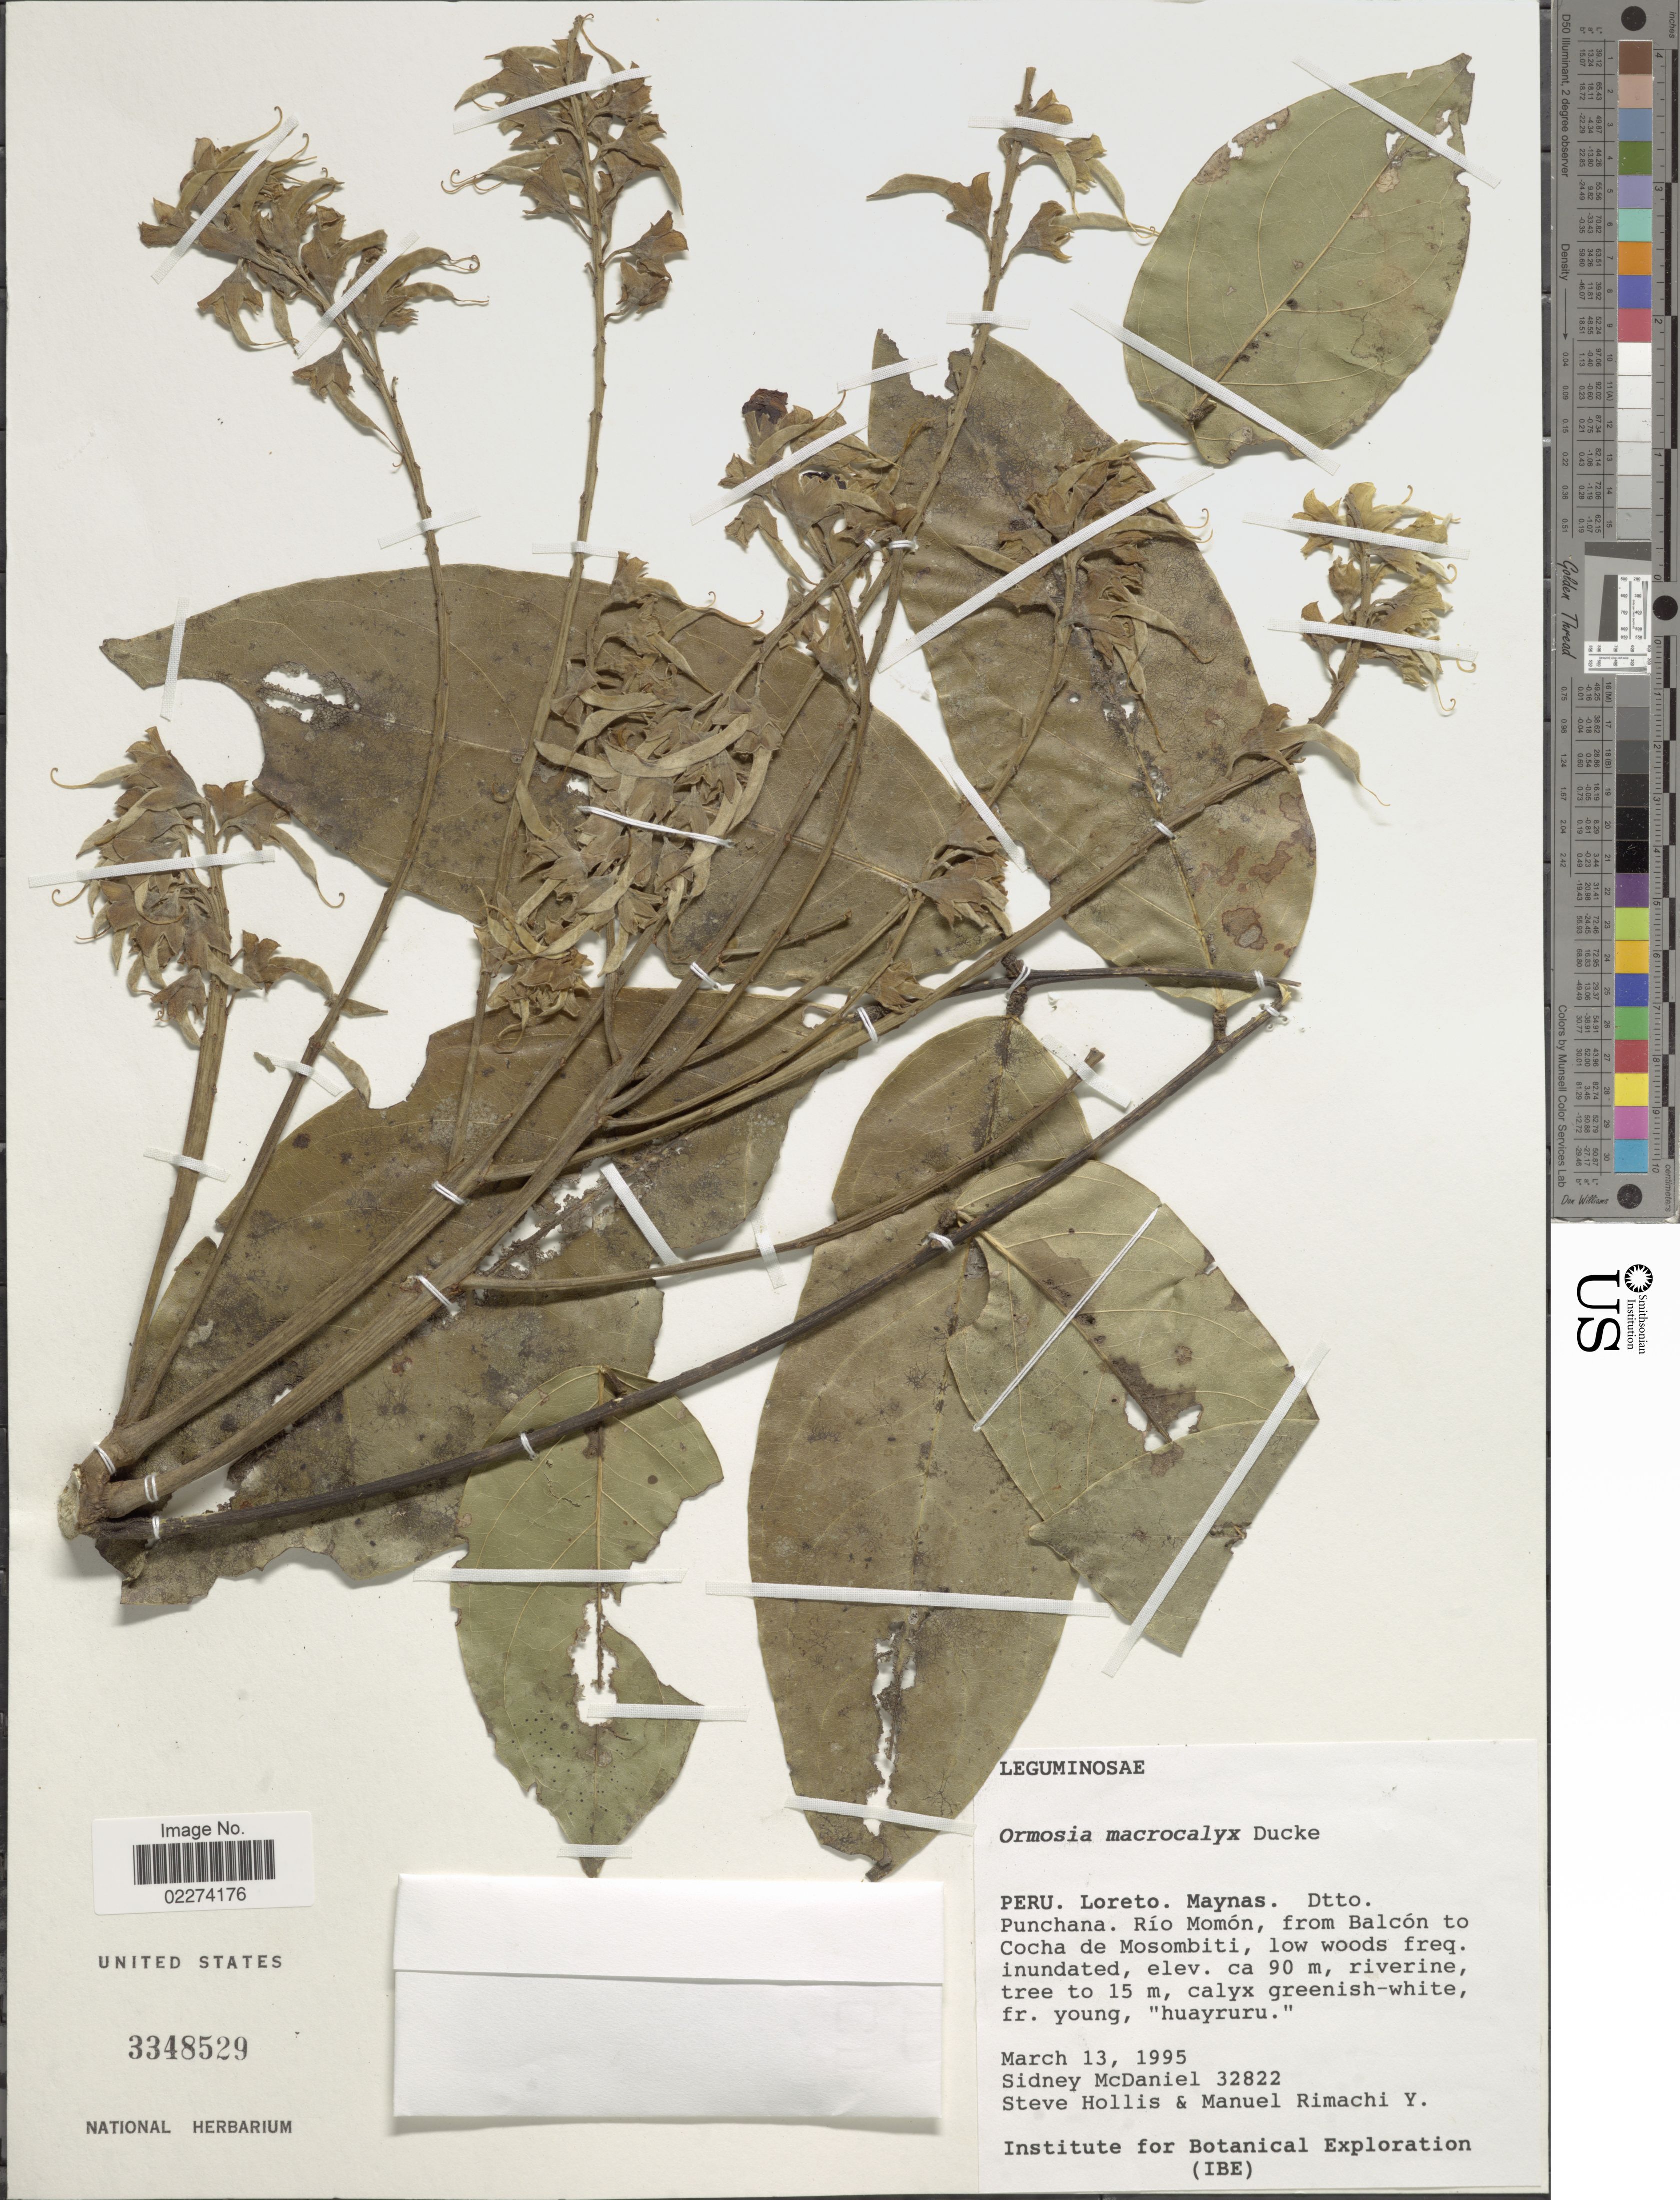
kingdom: Plantae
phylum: Tracheophyta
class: Magnoliopsida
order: Fabales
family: Fabaceae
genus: Ormosia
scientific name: Ormosia macrocalyx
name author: Ducke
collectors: S. McDaniel, S. Hollis & M. Rimachi Y.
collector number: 32822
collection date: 1995-03-13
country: Peru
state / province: Loreto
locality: Maynas, Dtto, Punchana, Rio Momon, from Balcon to Cocha de Mosombiti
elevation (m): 90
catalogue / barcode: US 3348529